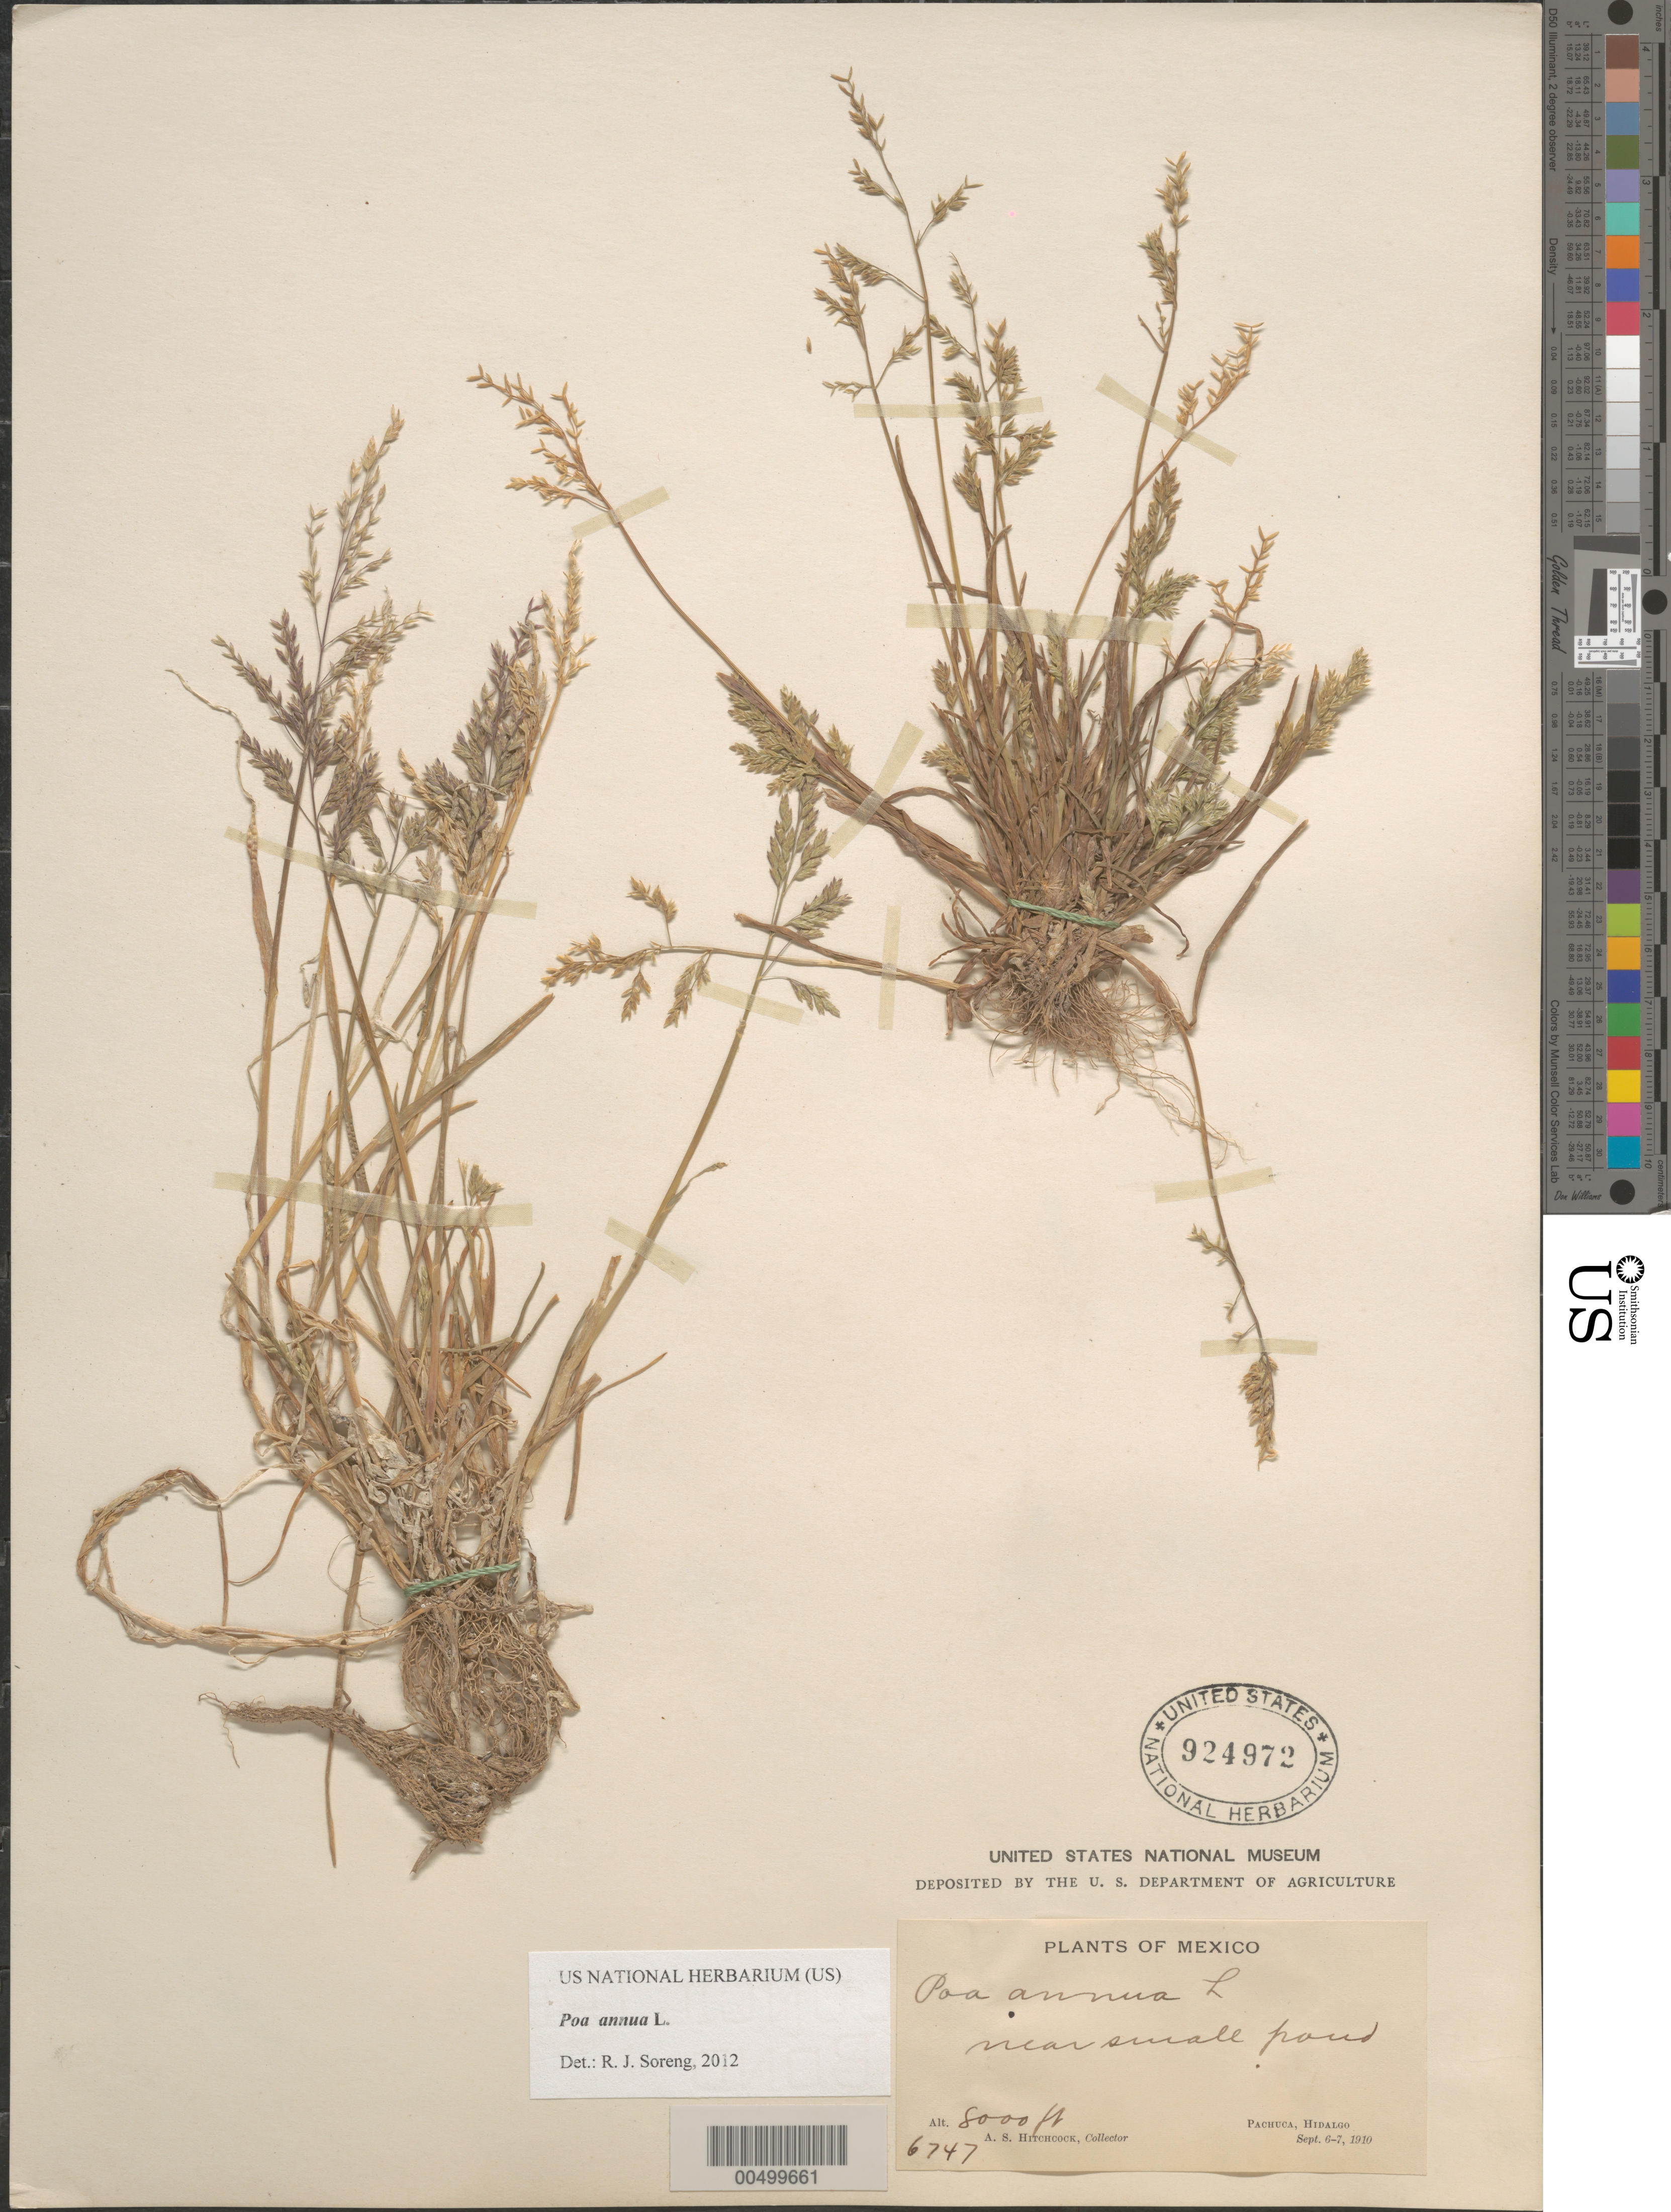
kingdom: Plantae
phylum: Tracheophyta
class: Liliopsida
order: Poales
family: Poaceae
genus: Poa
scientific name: Poa annua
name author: L.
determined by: Soreng, Robert J., Research Associate (BOT), Smithsonian Institution - National Museum of Natural History (UNITED STATES)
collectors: A. S. Hitchcock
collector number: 6747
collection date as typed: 6 Sep 1910 to 7 Sep 1910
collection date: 1910-09-06/1910-09-07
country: Mexico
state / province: Hidalgo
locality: Pachuca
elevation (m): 2438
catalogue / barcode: US 924972